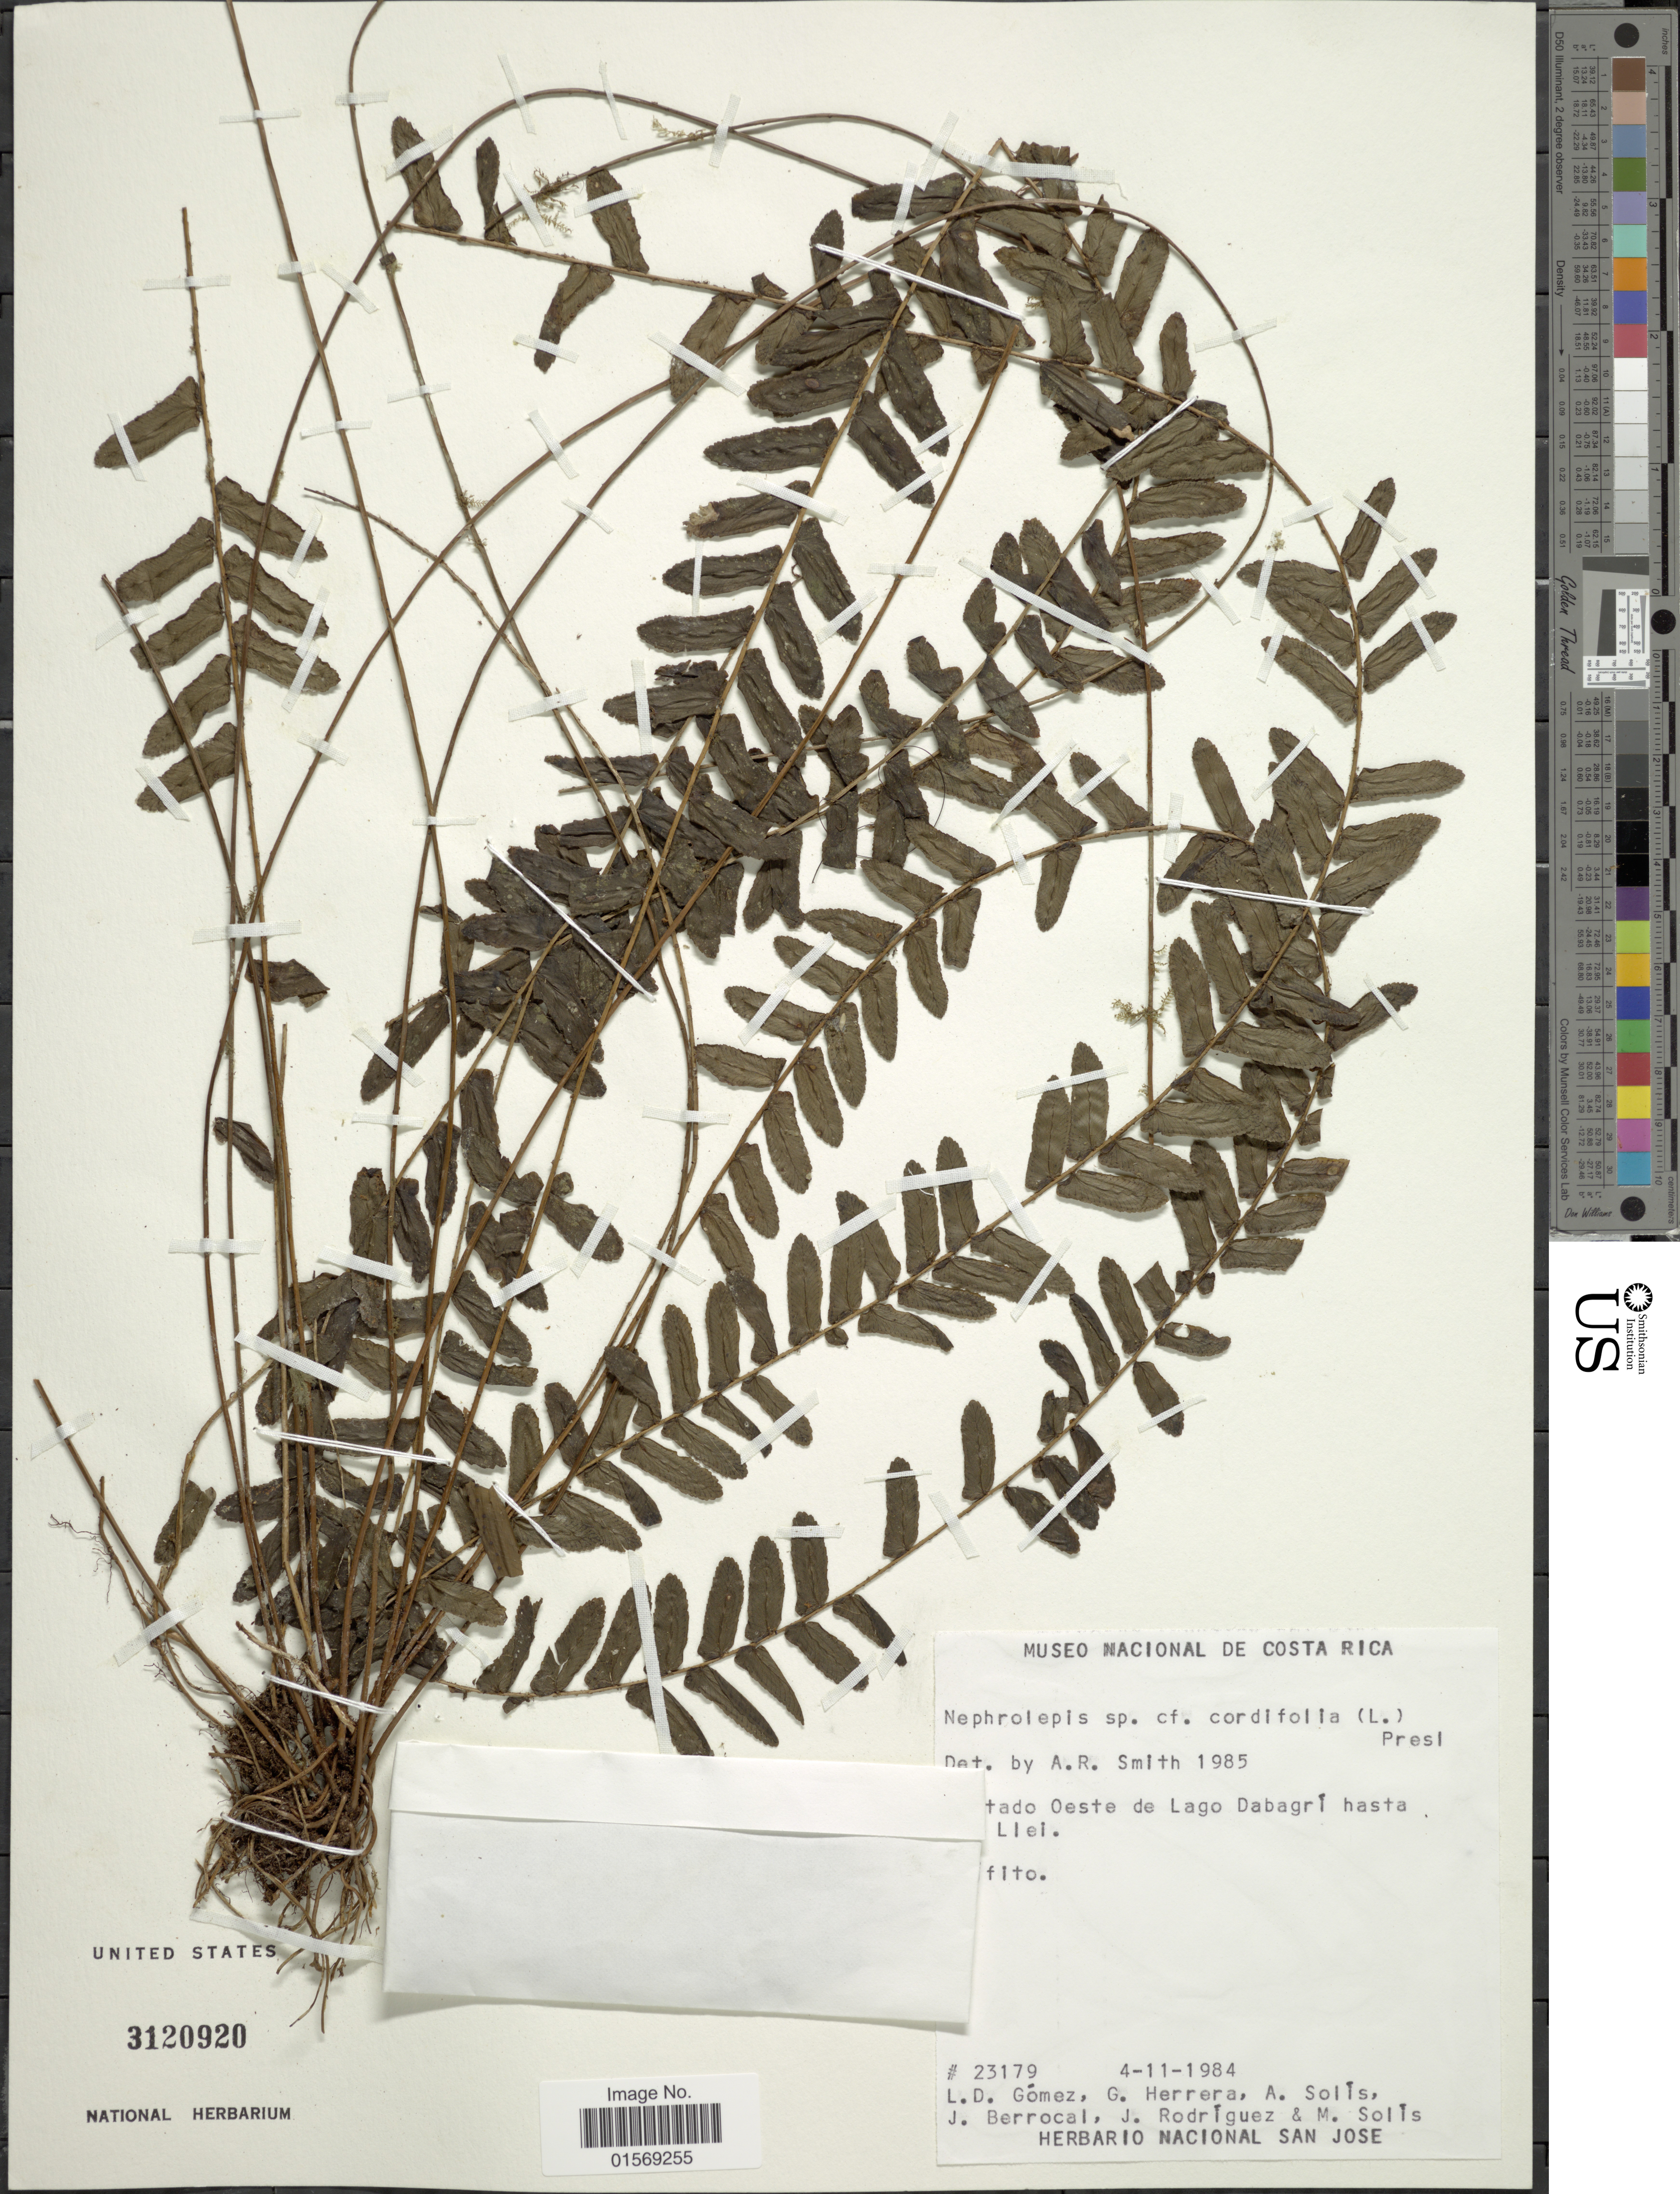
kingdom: Plantae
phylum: Tracheophyta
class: Polypodiopsida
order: Polypodiales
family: Nephrolepidaceae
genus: Nephrolepis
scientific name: Nephrolepis sp.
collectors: L. Gomez, G. Herrera, A. Solis, J. Berrocal & et al.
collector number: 23179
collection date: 1984-11-04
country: Costa Rica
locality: [Illegible text]tado Oeste de Lago Dabagri hasta [Illegible text]Llei. [Illegible text]fito.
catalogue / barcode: US 3120920